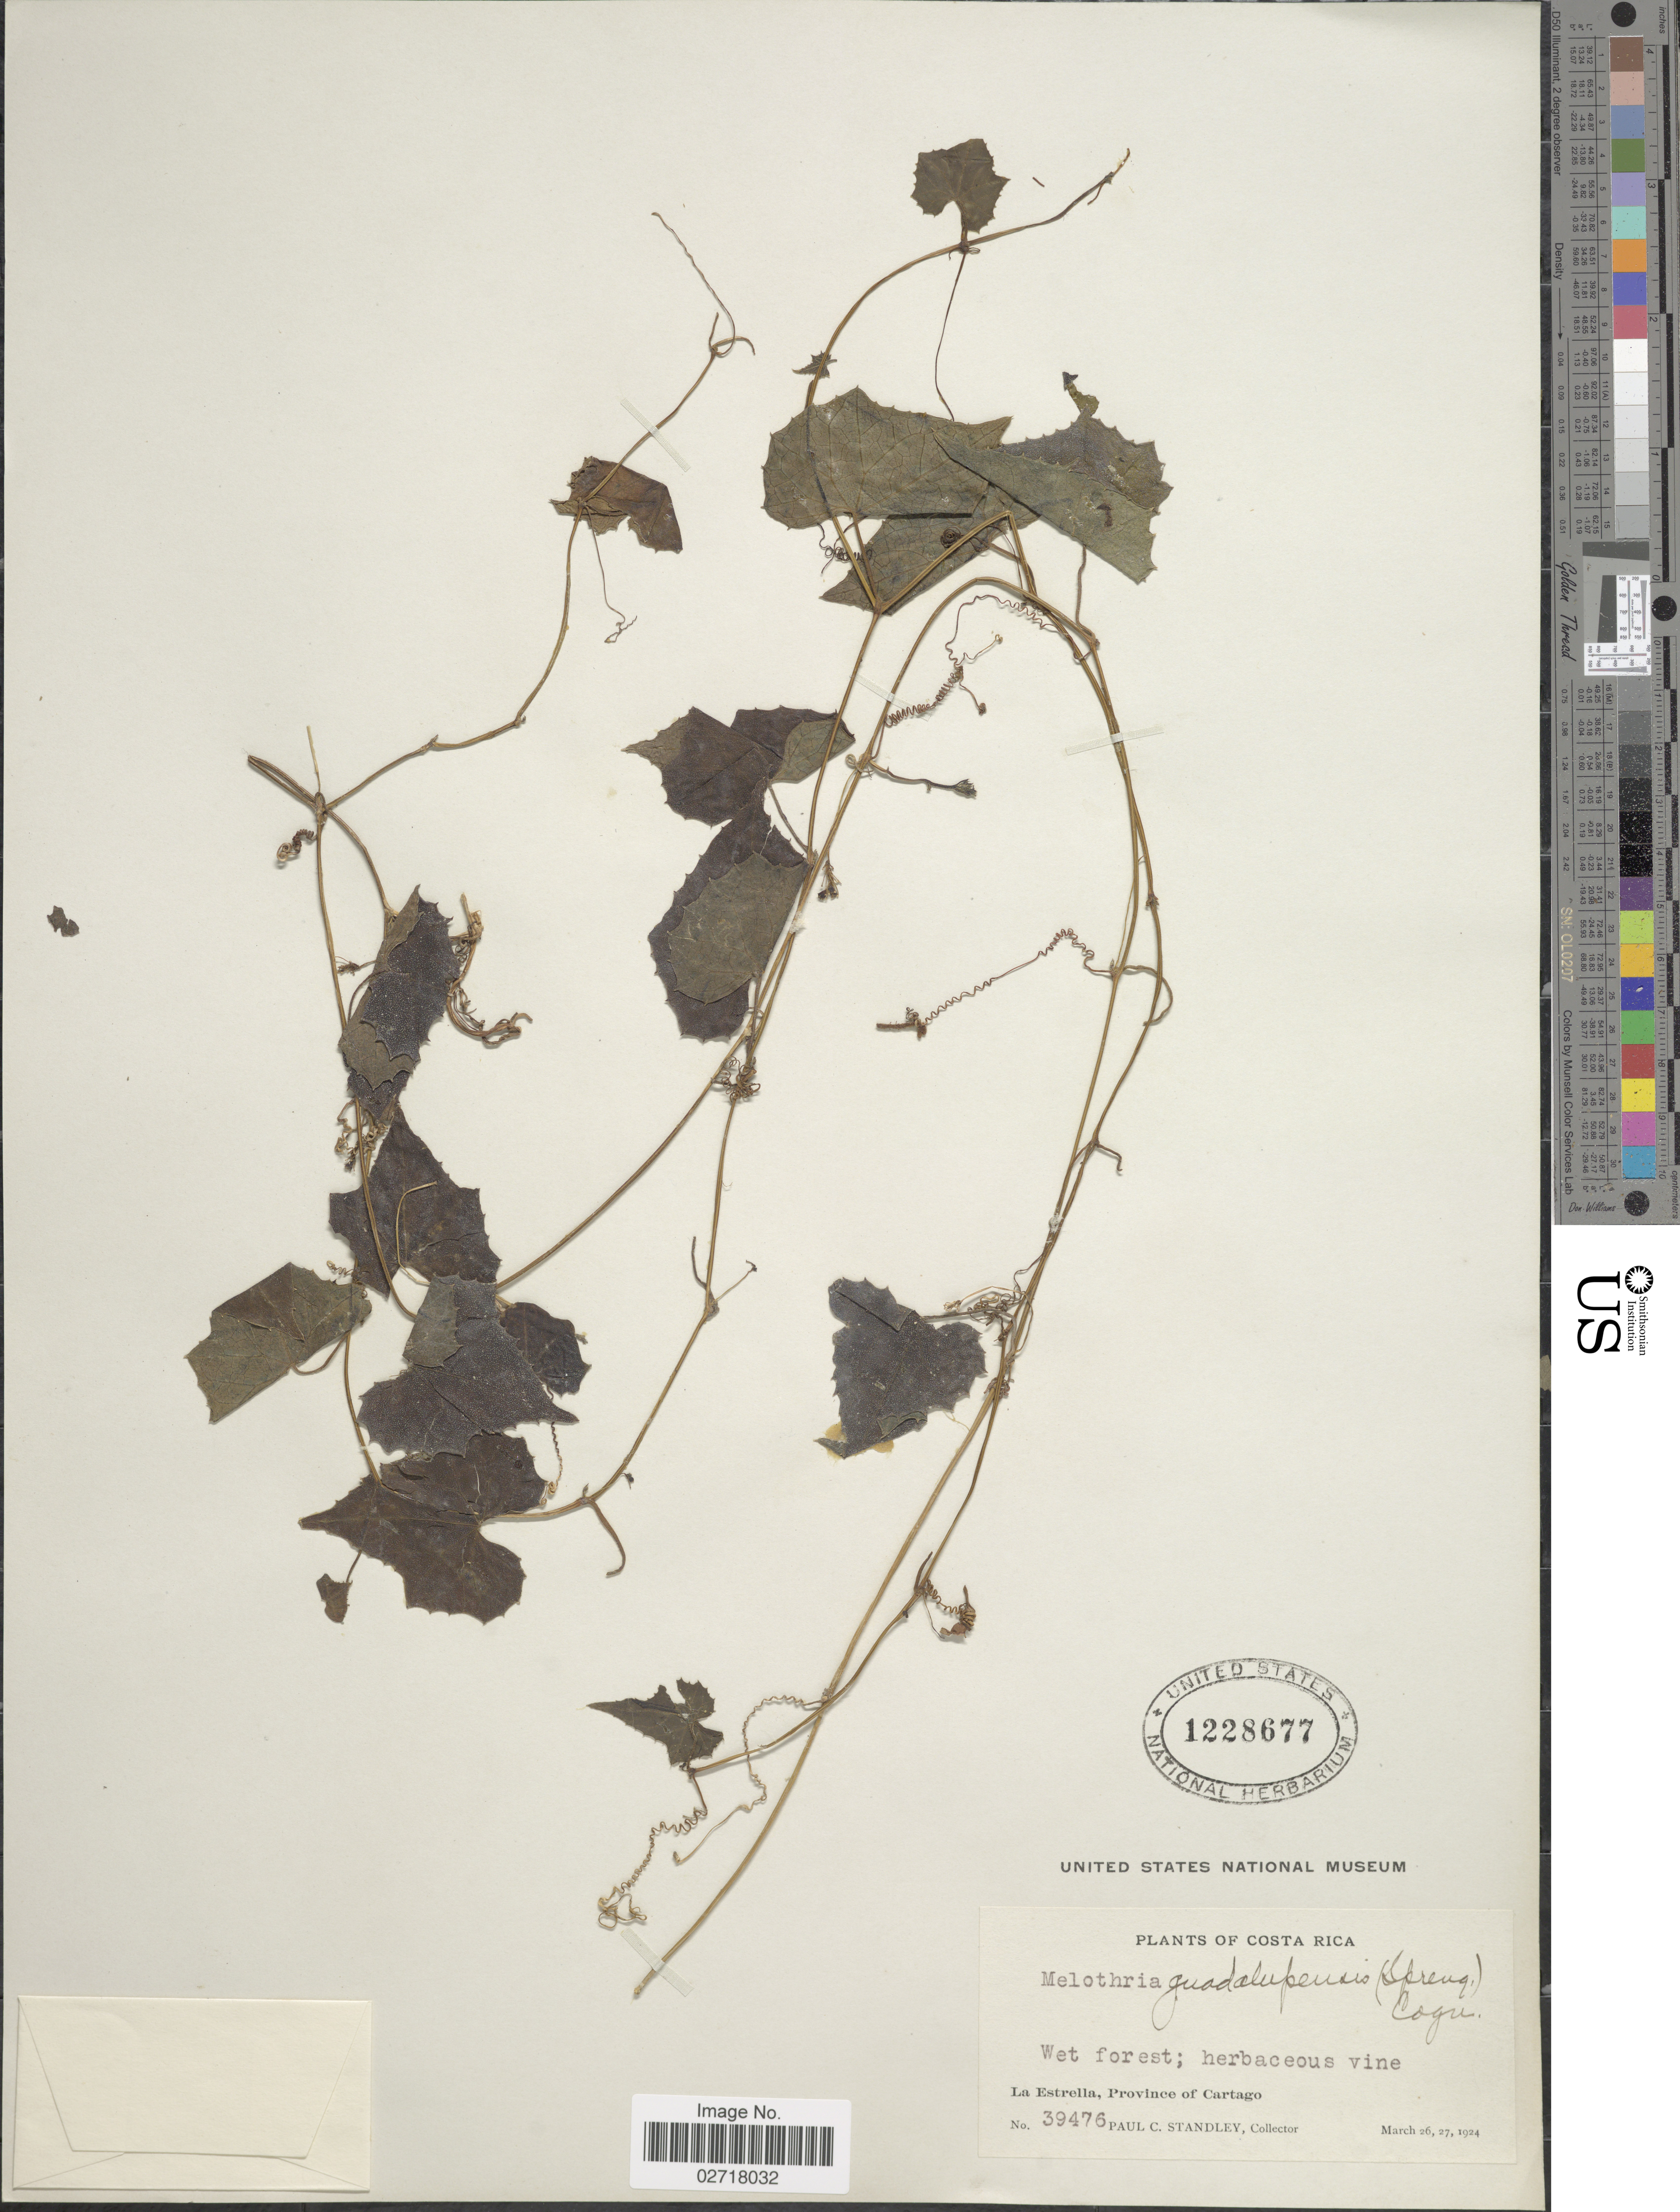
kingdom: Plantae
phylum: Tracheophyta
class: Magnoliopsida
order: Cucurbitales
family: Cucurbitaceae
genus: Melothria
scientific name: Melothria pendula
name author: L.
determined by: U.S. National Herbarium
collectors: P. C. Standley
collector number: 39476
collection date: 1924-03-26/1924-03-27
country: Costa Rica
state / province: Cartago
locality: La Estrella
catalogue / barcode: US 1228677